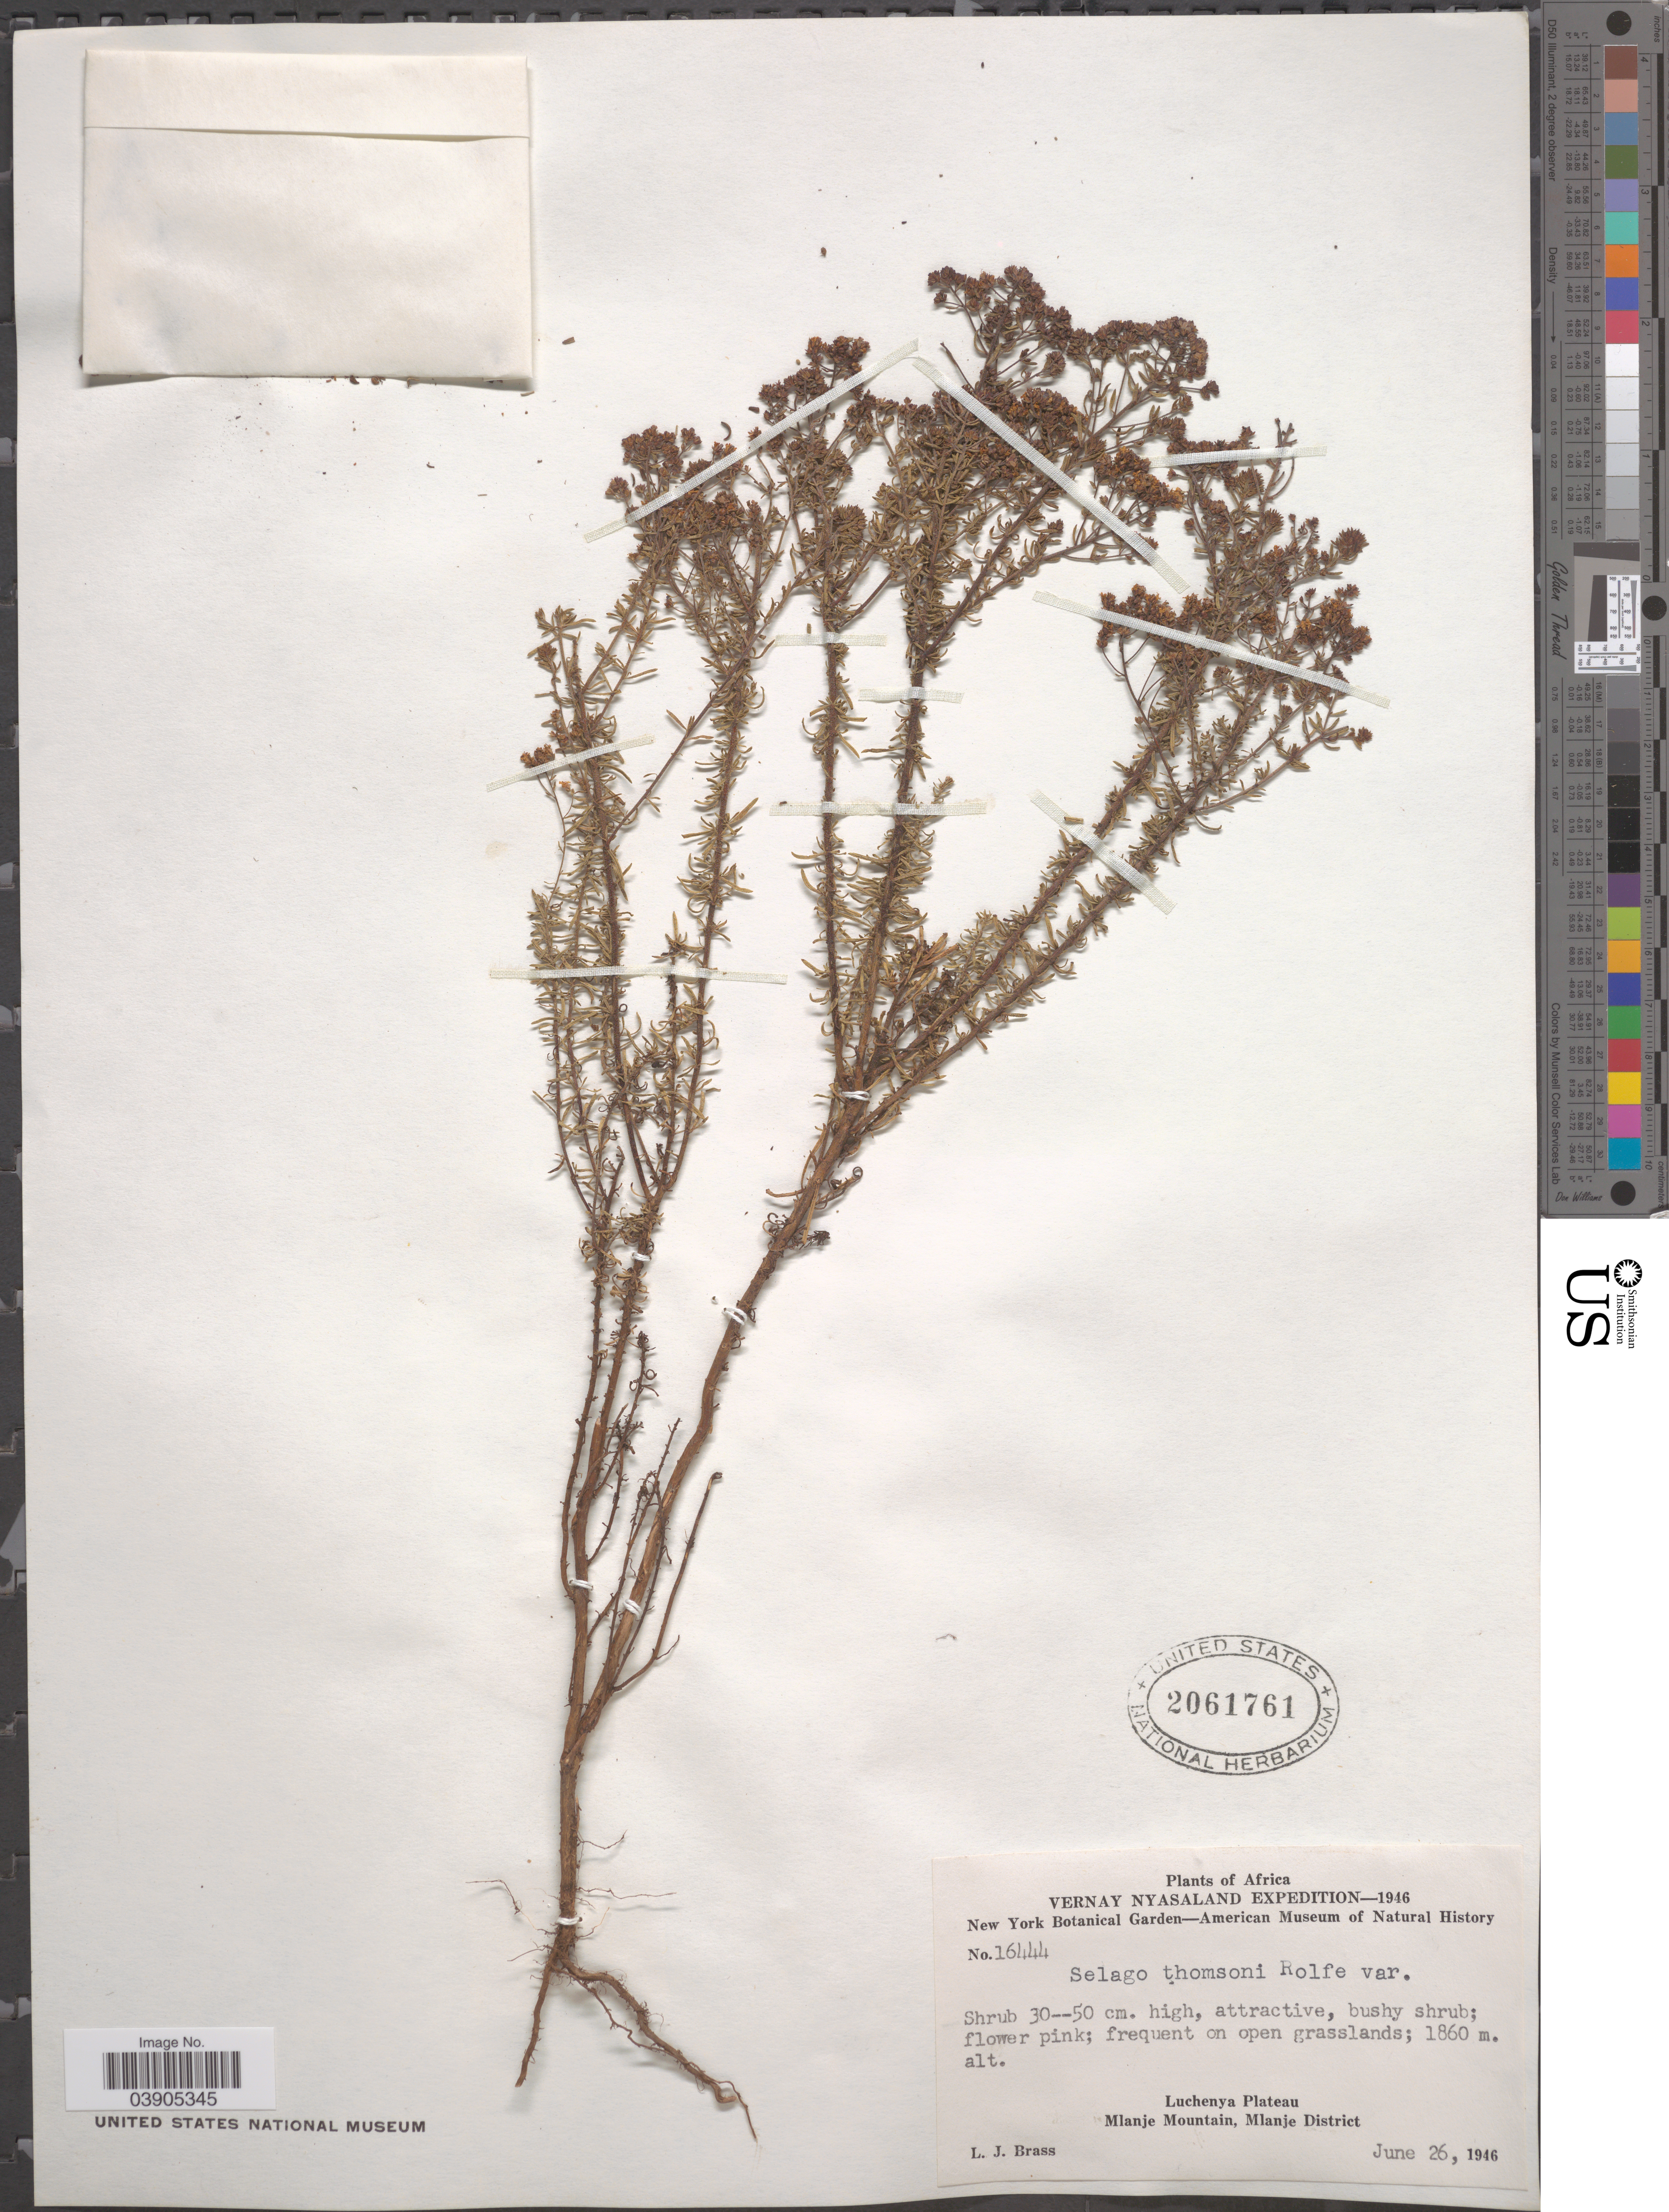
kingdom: Plantae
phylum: Tracheophyta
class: Magnoliopsida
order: Lamiales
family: Scrophulariaceae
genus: Selago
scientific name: Selago thomsonii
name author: Rolfe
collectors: L. J. Brass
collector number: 16444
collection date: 1946-06-26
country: Malawi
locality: Vernay Nyasaland. Luchenya Plateau. Mlanje Mountain, Mlanje District.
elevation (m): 1860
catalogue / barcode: US 2061761